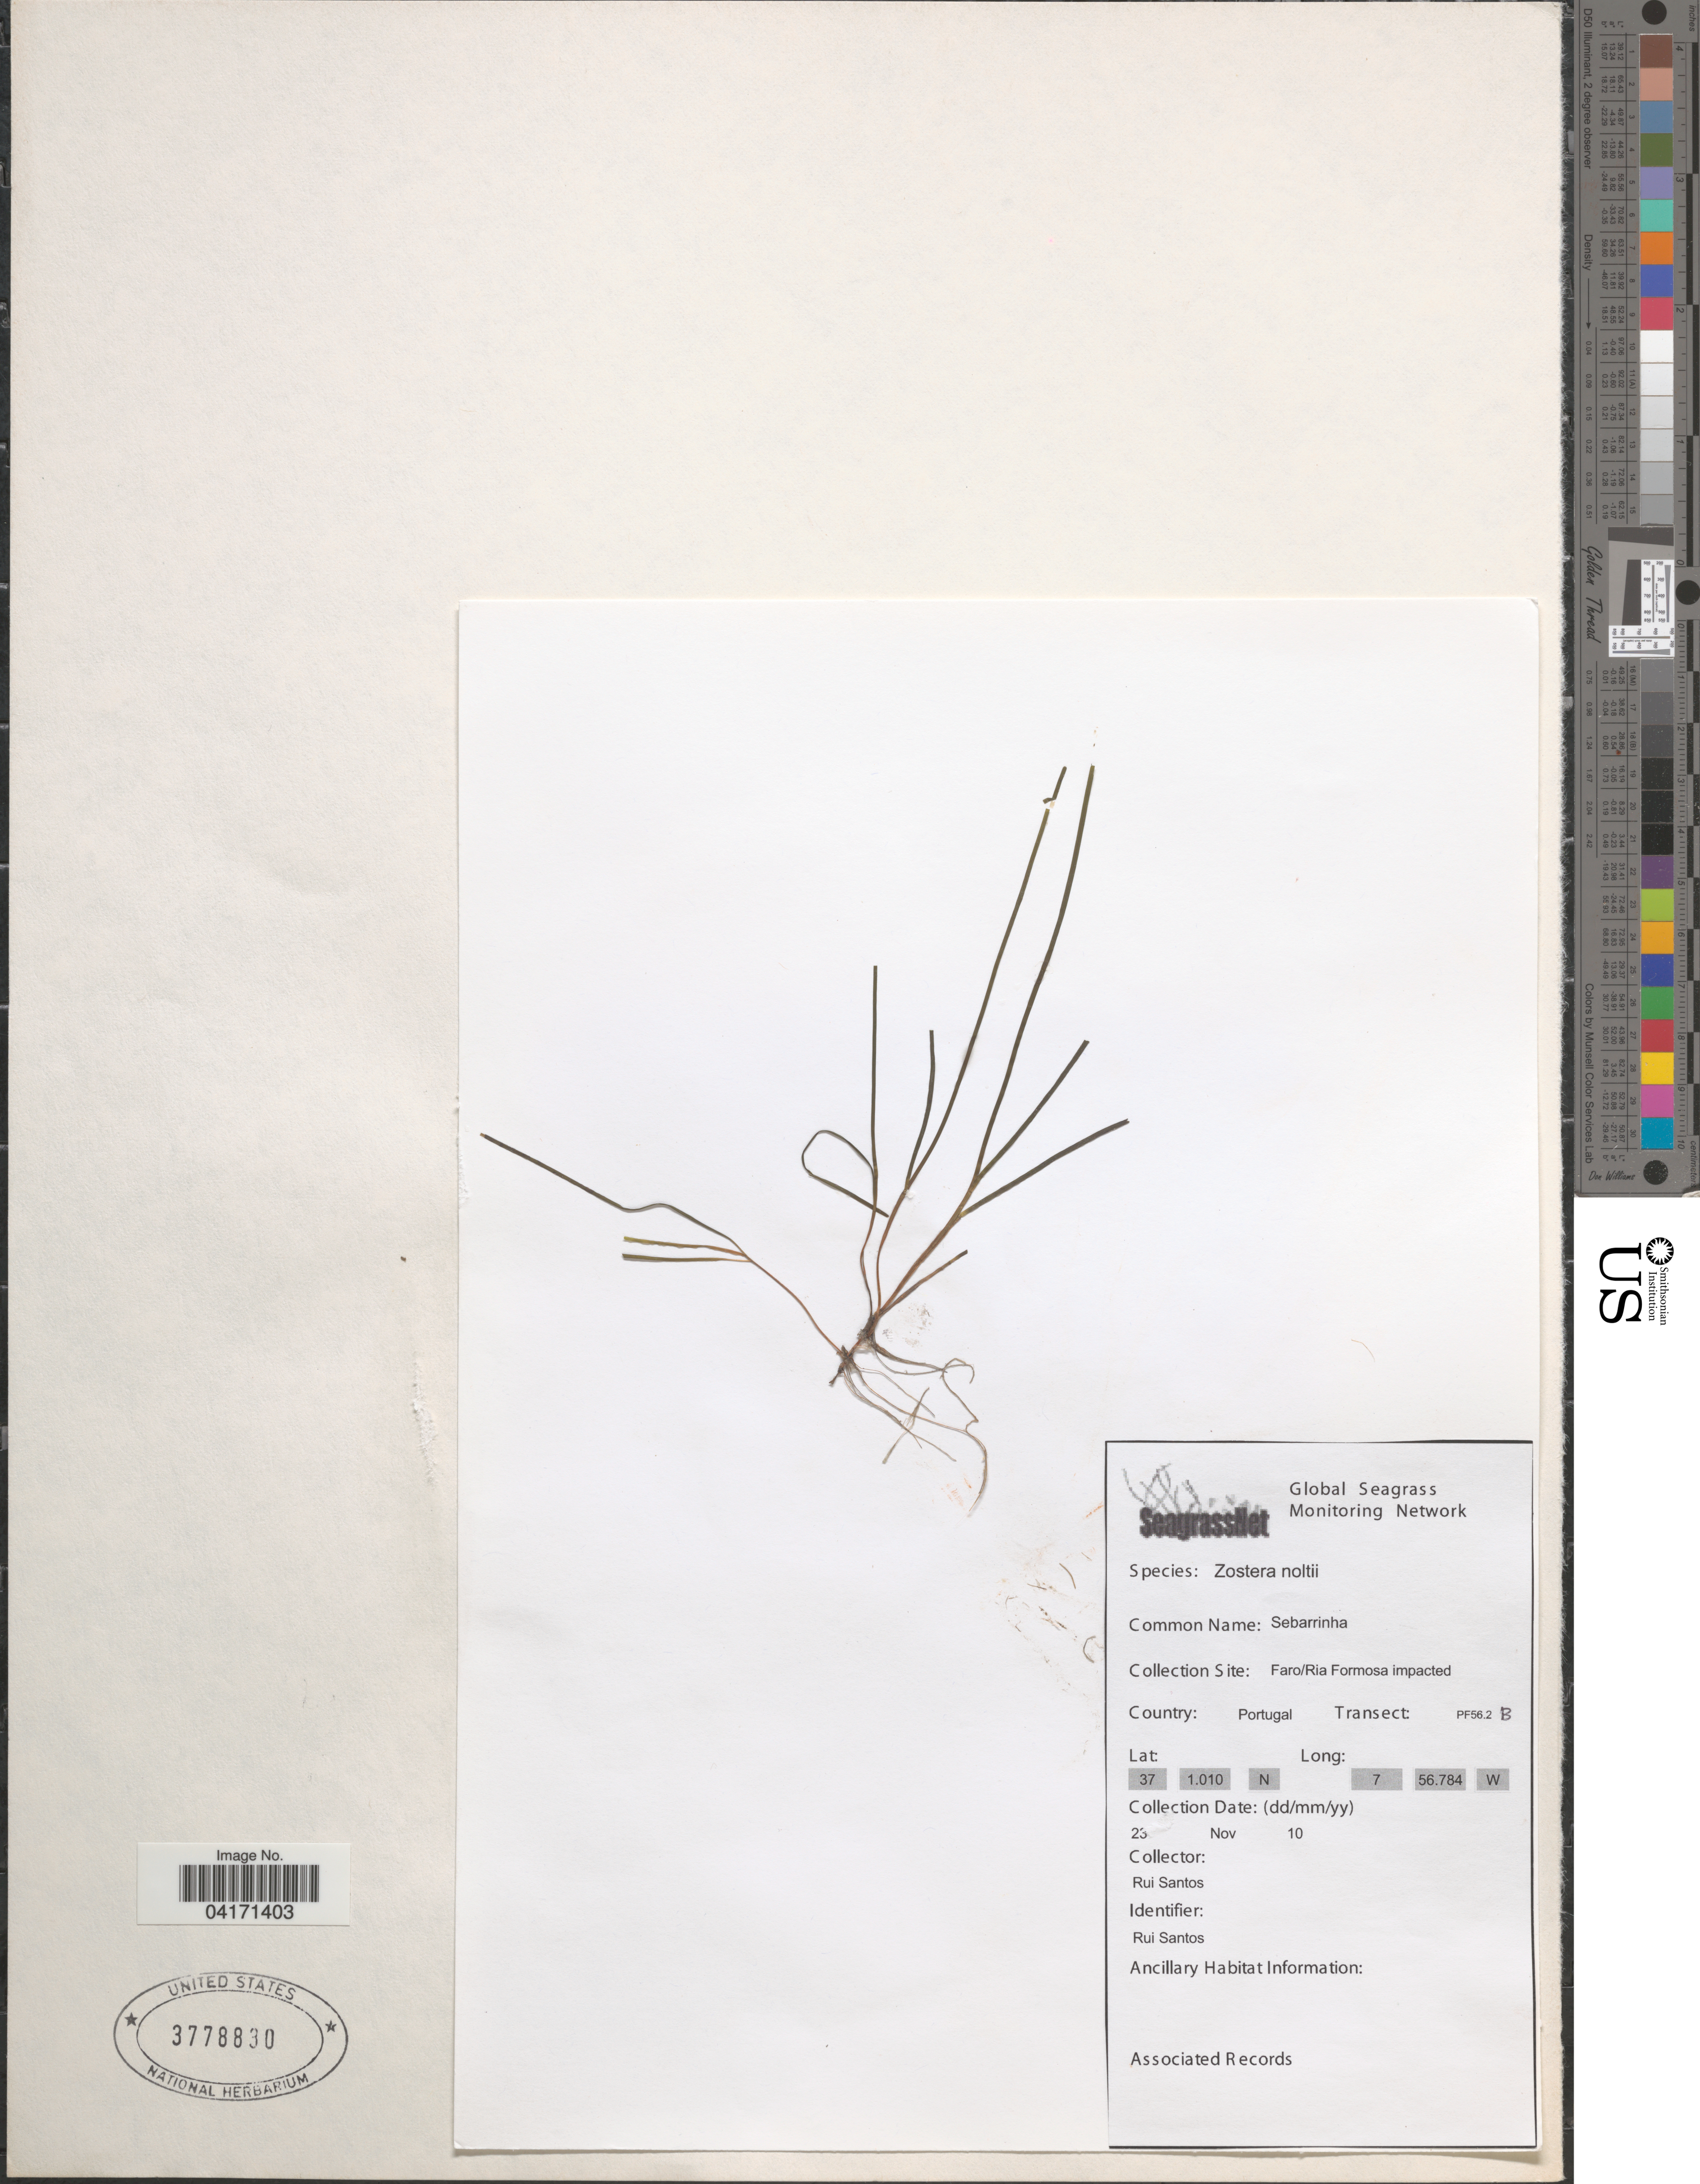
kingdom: Plantae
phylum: Tracheophyta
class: Liliopsida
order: Alismatales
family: Zosteraceae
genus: Zostera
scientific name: Zostera noltii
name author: Hornem.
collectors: R. Santos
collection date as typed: Transcribed d/m/y: 23/11/10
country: Portugal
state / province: Faro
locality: Ria Formosa impacted. Transect: PF56.2 B.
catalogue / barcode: US 3778830